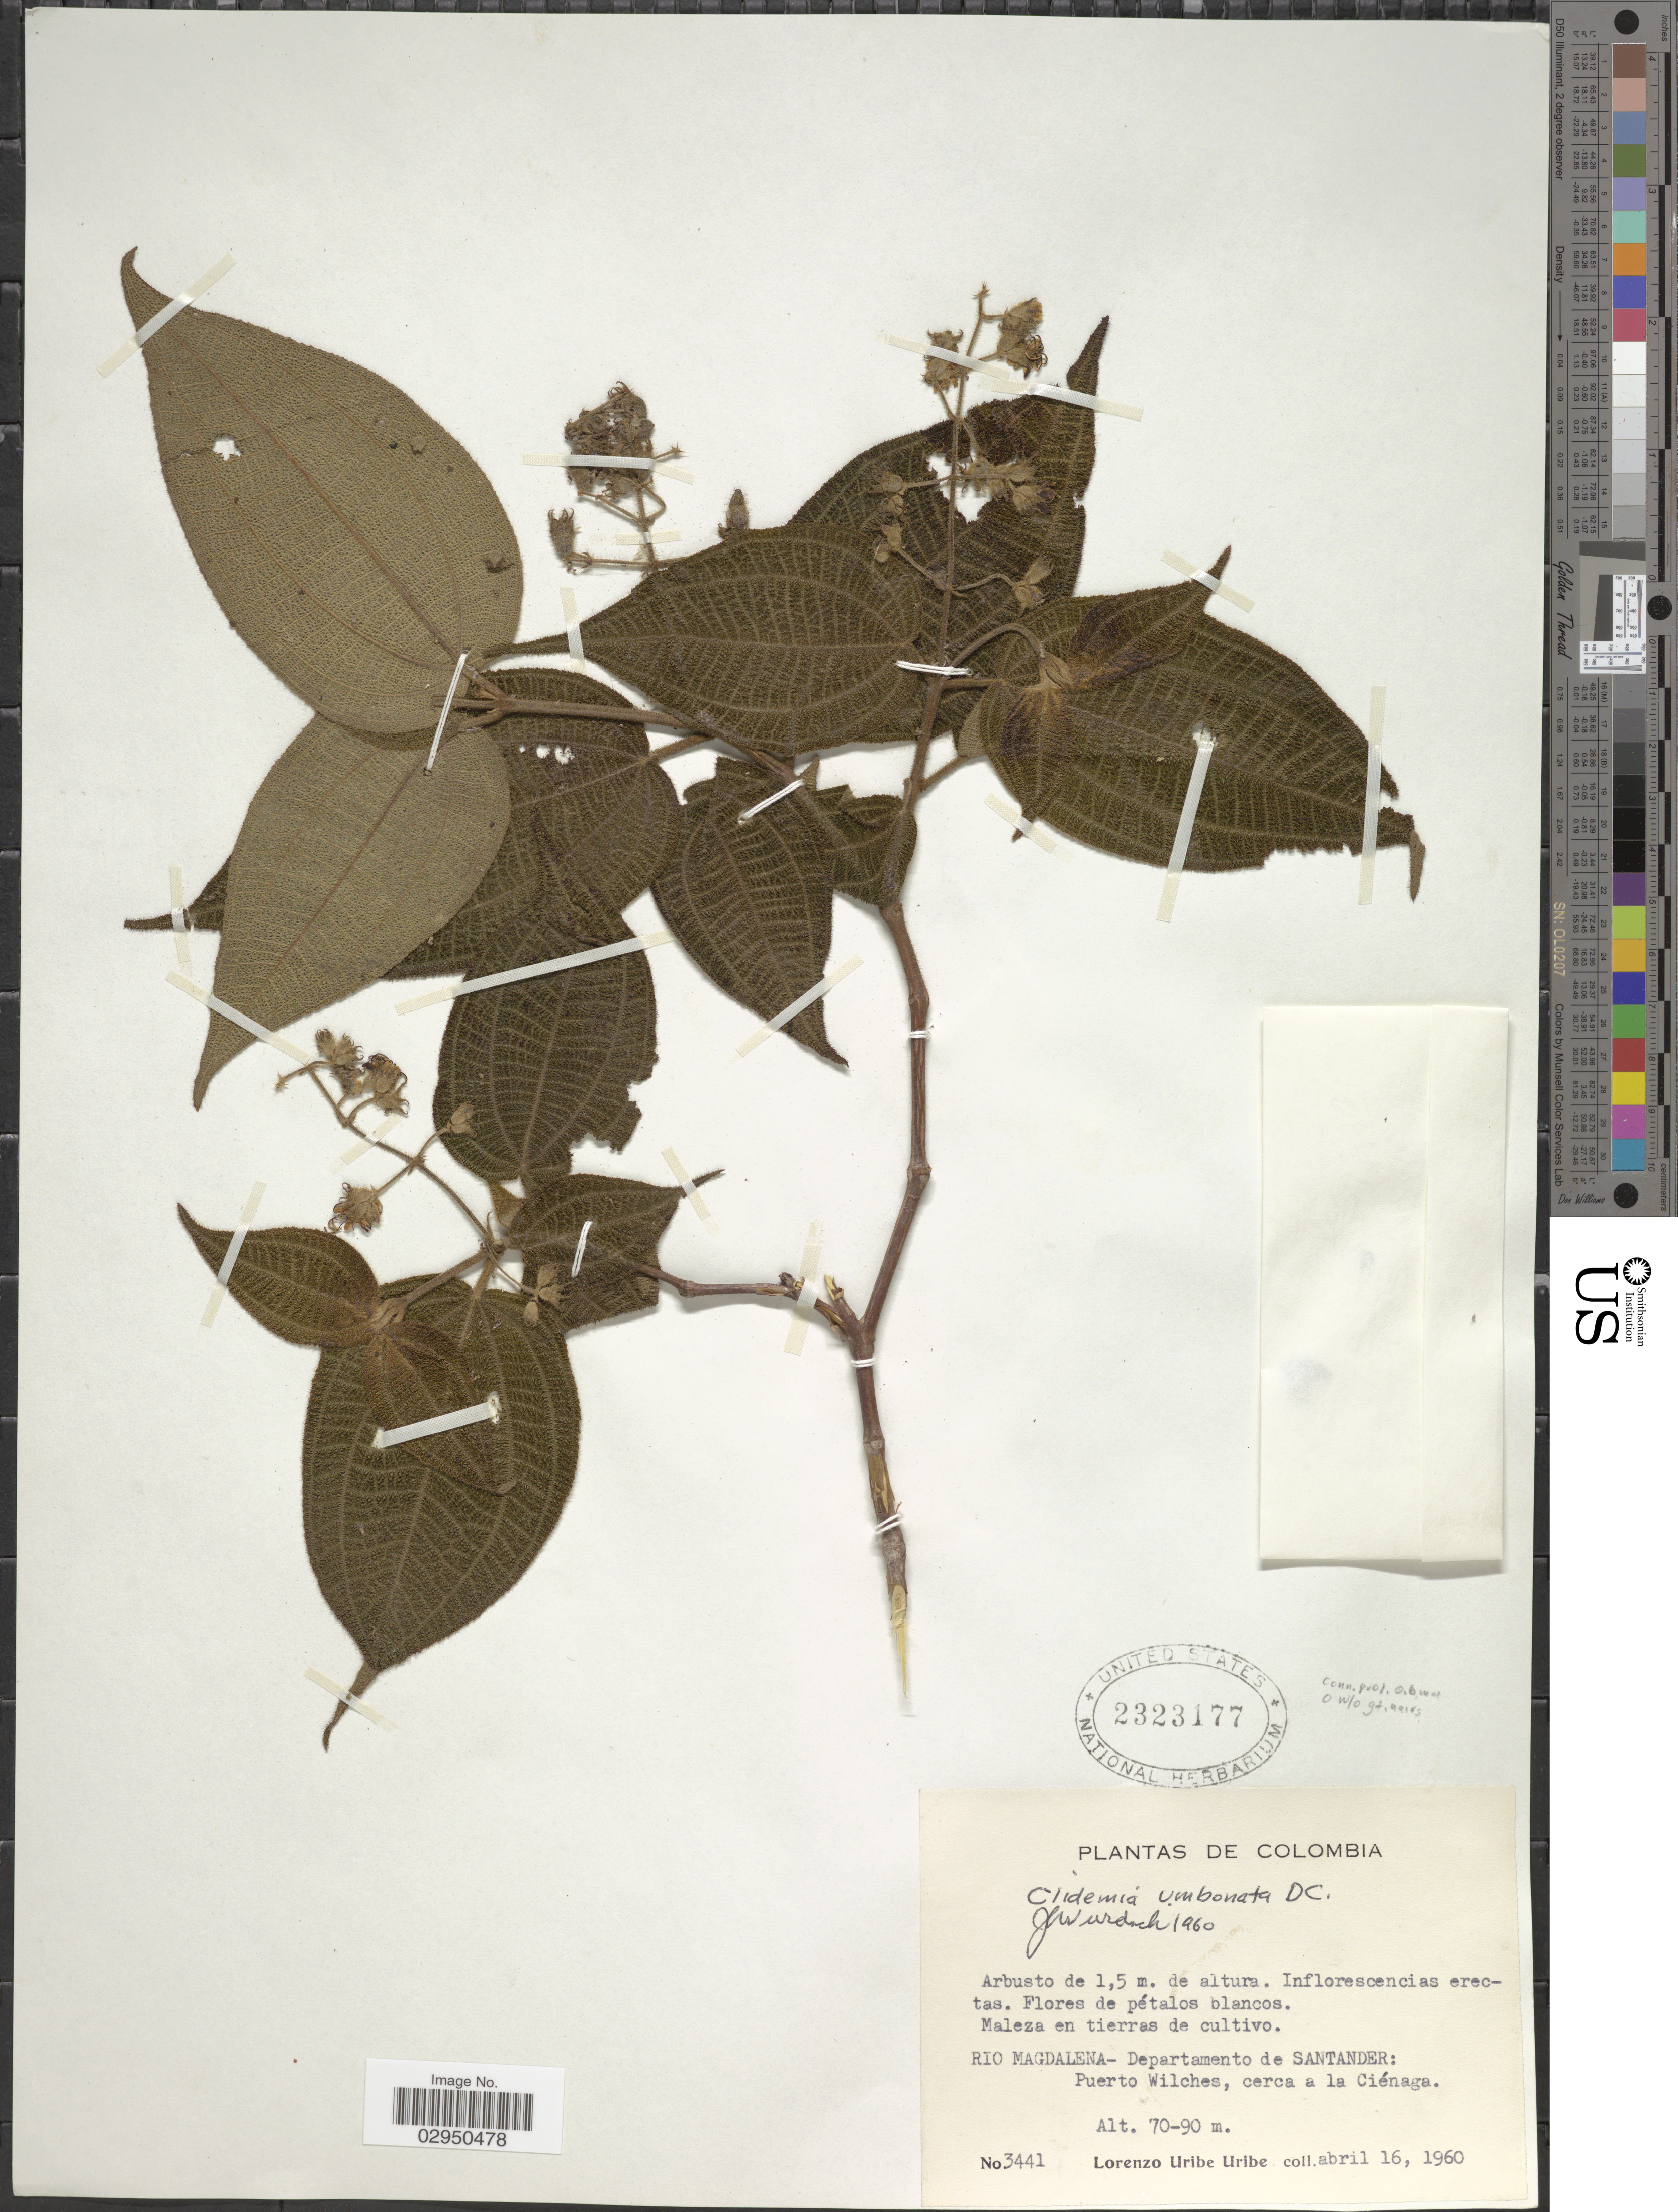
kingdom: Plantae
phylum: Tracheophyta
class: Magnoliopsida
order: Myrtales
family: Melastomataceae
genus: Clidemia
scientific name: Clidemia novemnervia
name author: (DC.) Triana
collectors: L. Uribe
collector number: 3441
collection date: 1960-04-16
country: Colombia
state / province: Santander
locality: Maleza en tierras de cultivo. Rio Magdalena - Departamento de Santander: Puerto Wilches, cerca a la Ciénaga.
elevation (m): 70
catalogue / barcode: US 2323177